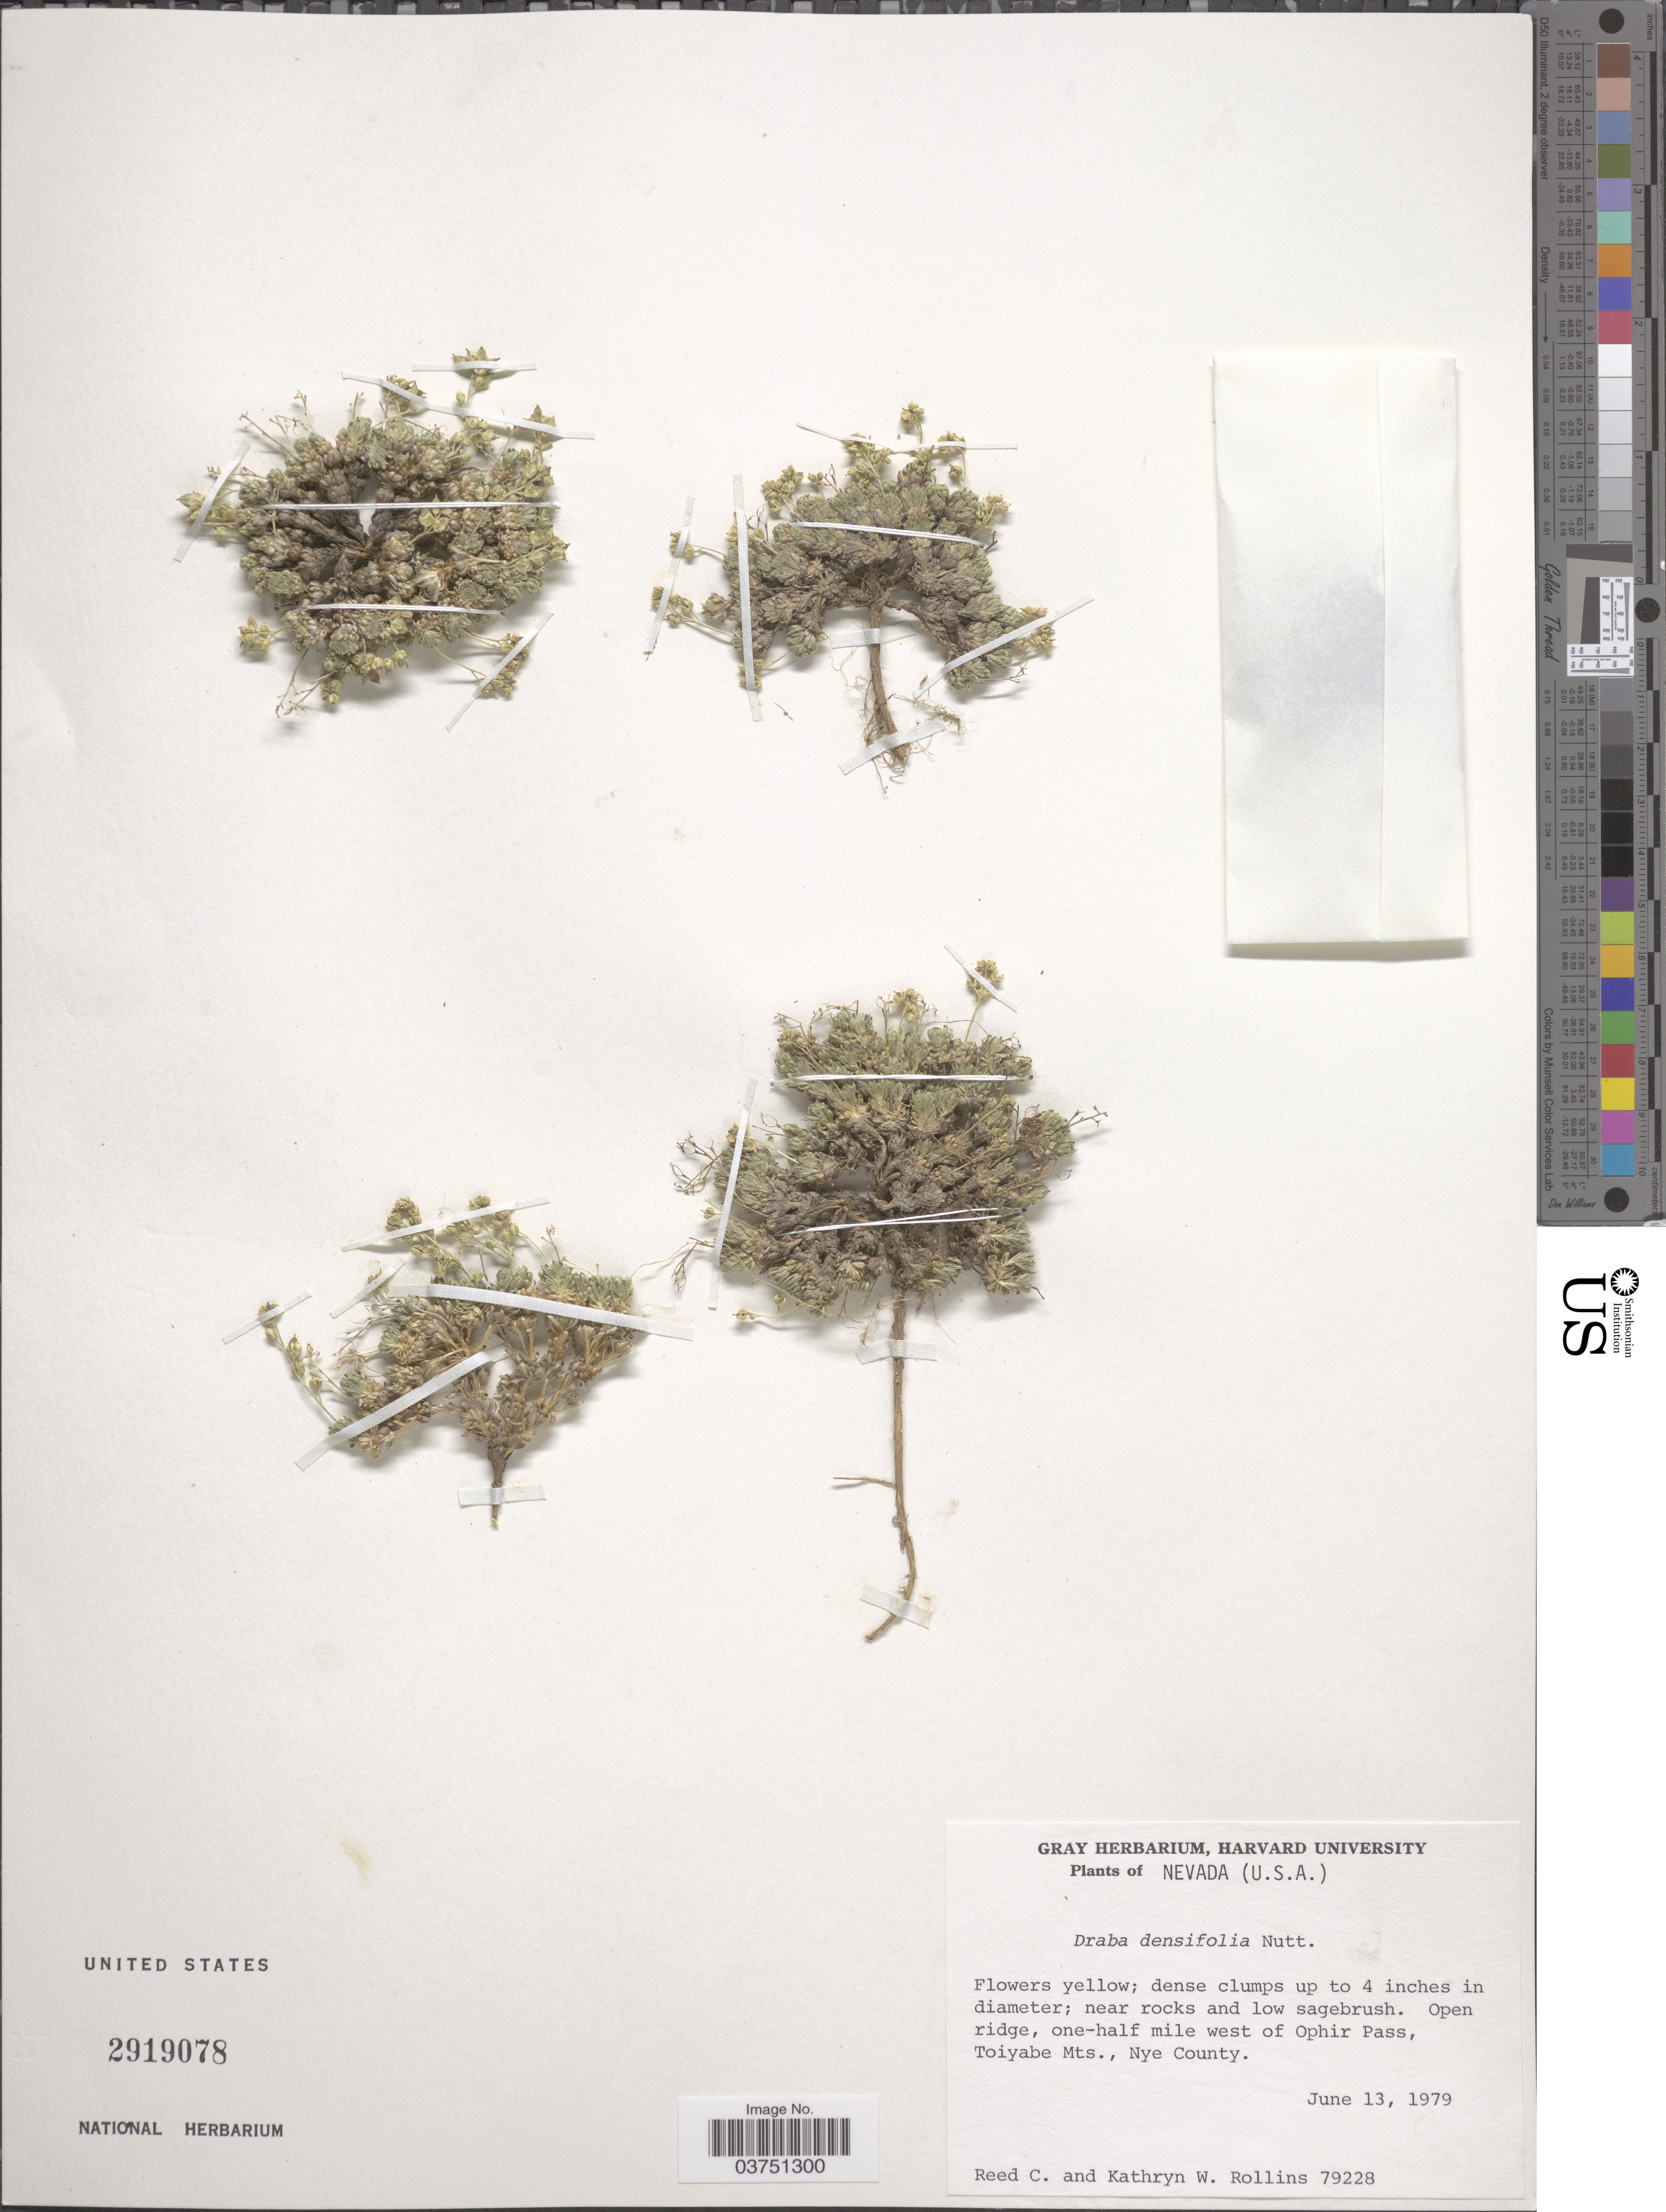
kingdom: Plantae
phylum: Tracheophyta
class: Magnoliopsida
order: Brassicales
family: Brassicaceae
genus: Draba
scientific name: Draba densifolia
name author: Nutt.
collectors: R. C. Rollins & K. W. Rollins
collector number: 79228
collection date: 1979-06-13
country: United States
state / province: Nevada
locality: One-half mile west of Ophir Pass, Toiyabe Mts., Nye County.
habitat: near rocks and low sagebrush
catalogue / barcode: US 2919078